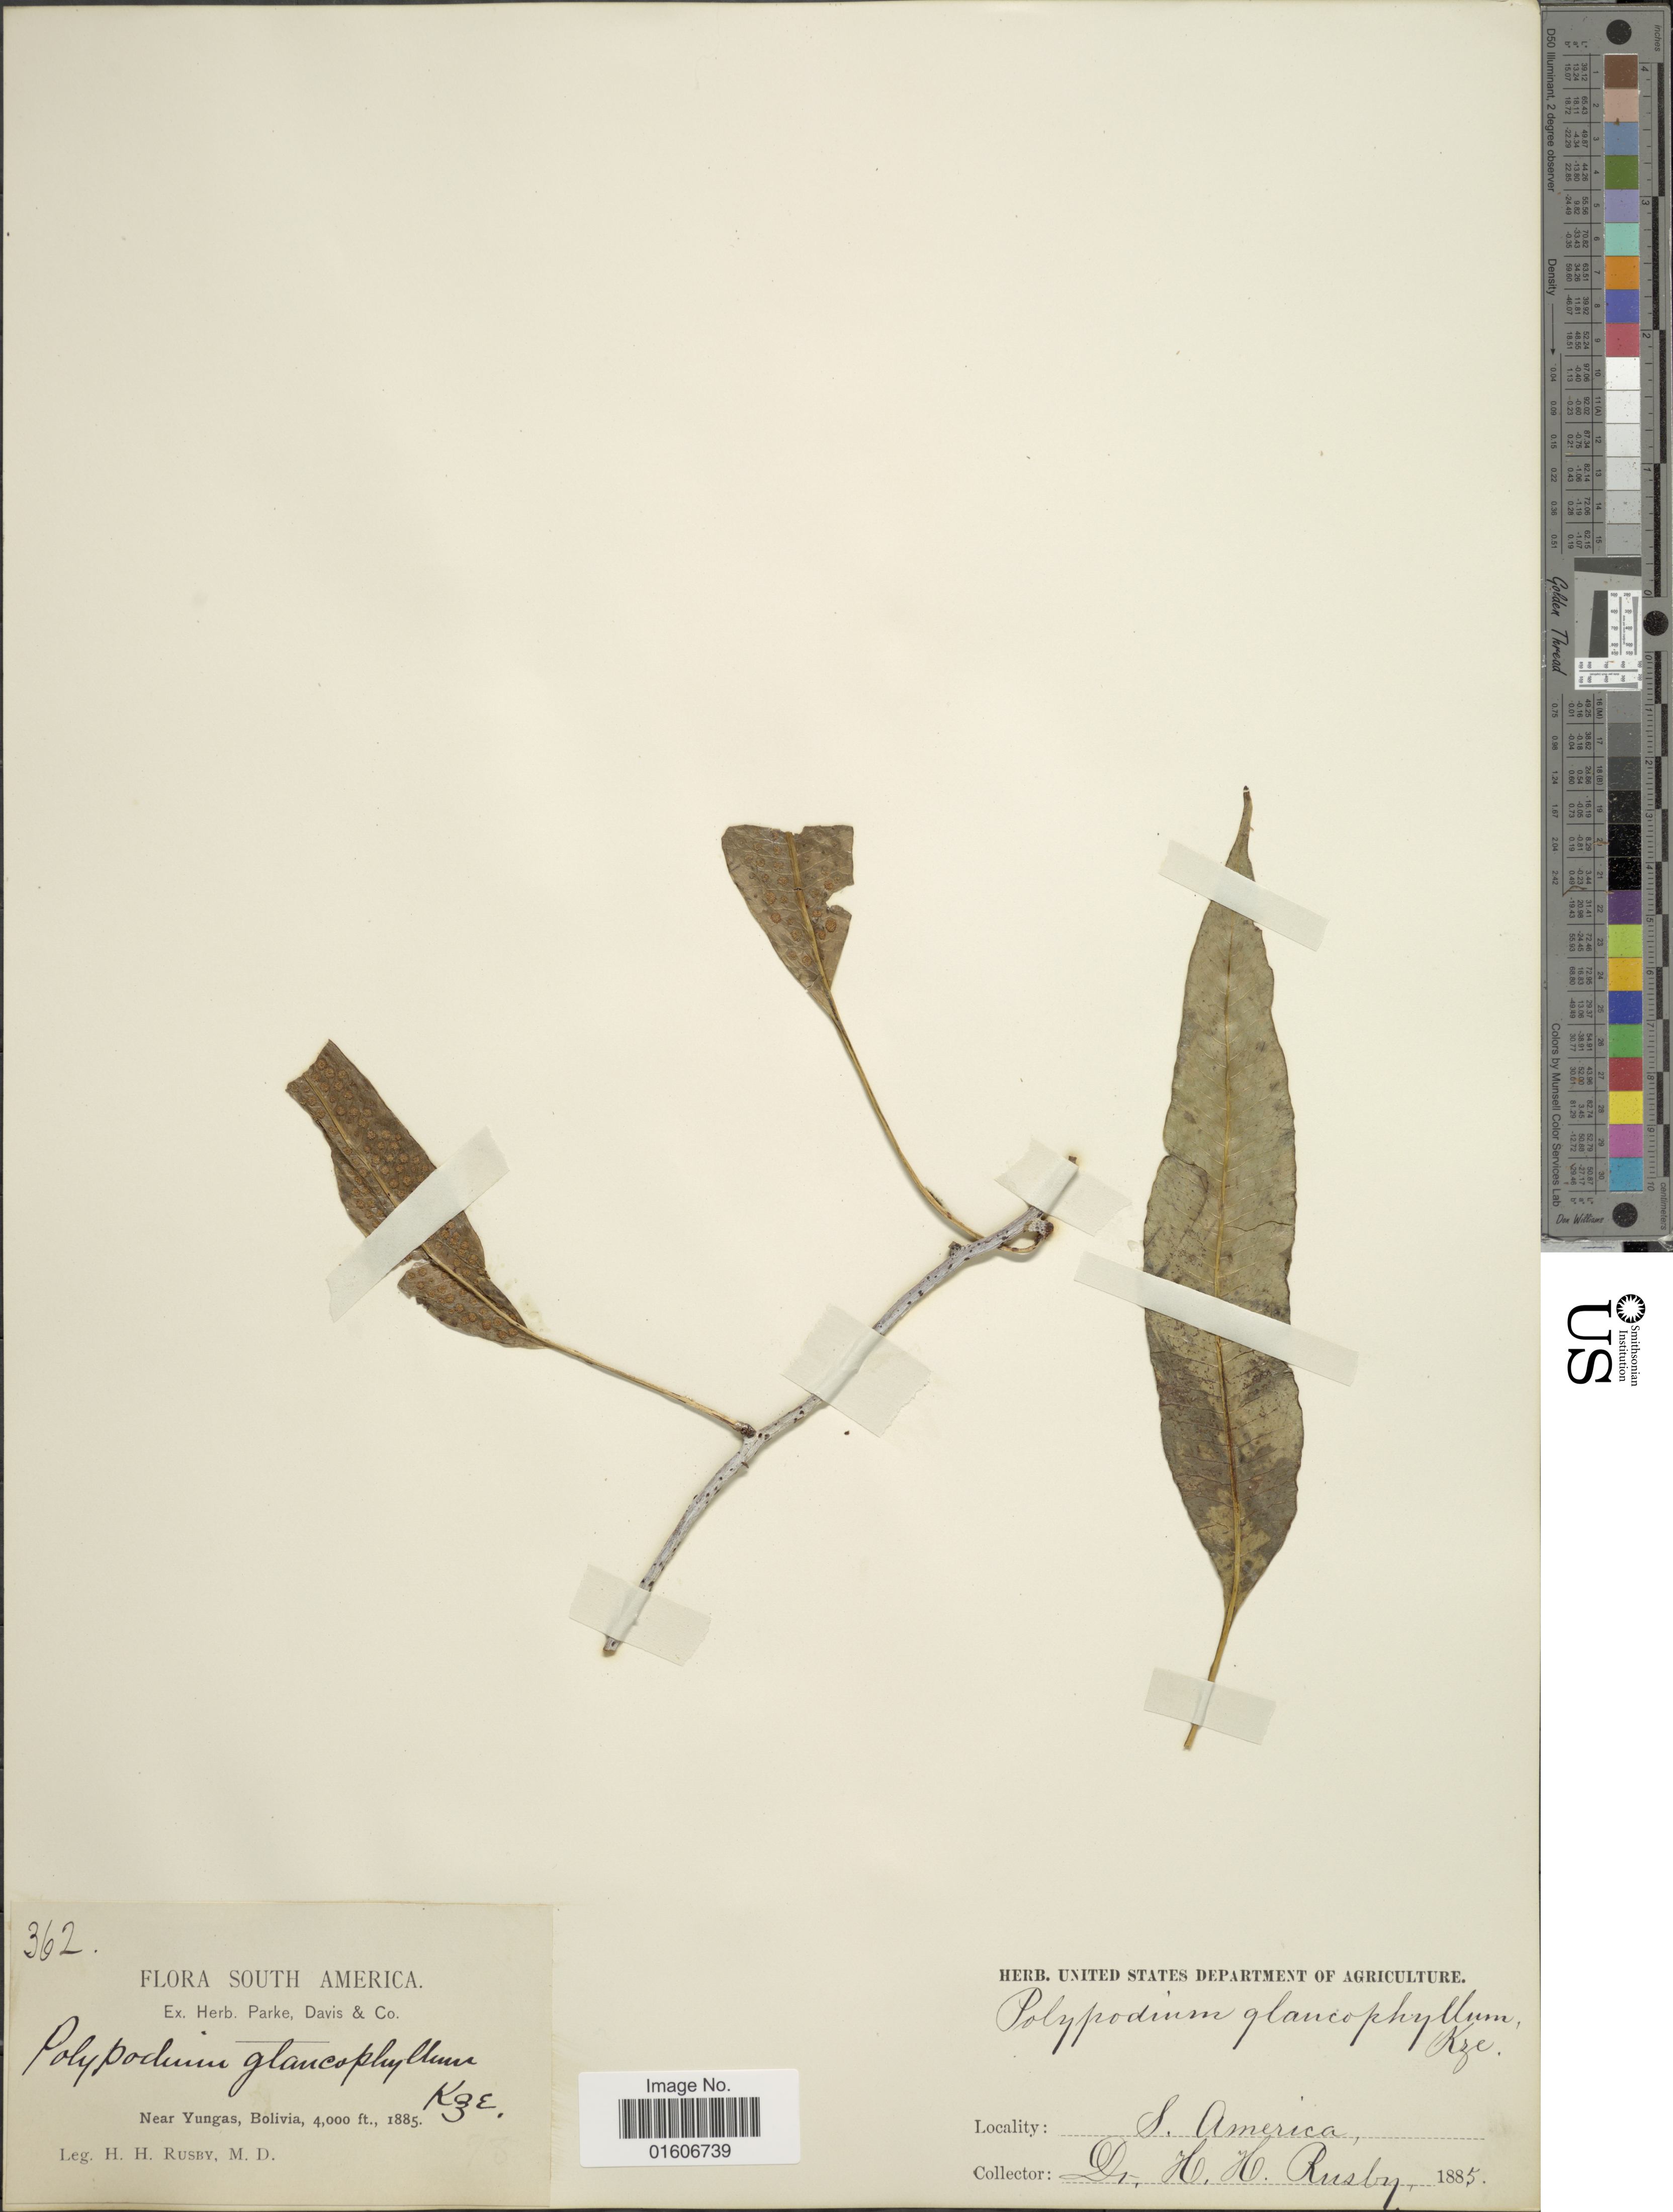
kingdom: Plantae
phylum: Tracheophyta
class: Polypodiopsida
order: Polypodiales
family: Polypodiaceae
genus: Serpocaulon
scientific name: Serpocaulon levigatum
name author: (Cav.) A.R. Sm.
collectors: H. H. Rusby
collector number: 362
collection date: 1885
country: Bolivia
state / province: La Paz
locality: Near Yungas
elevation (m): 1219